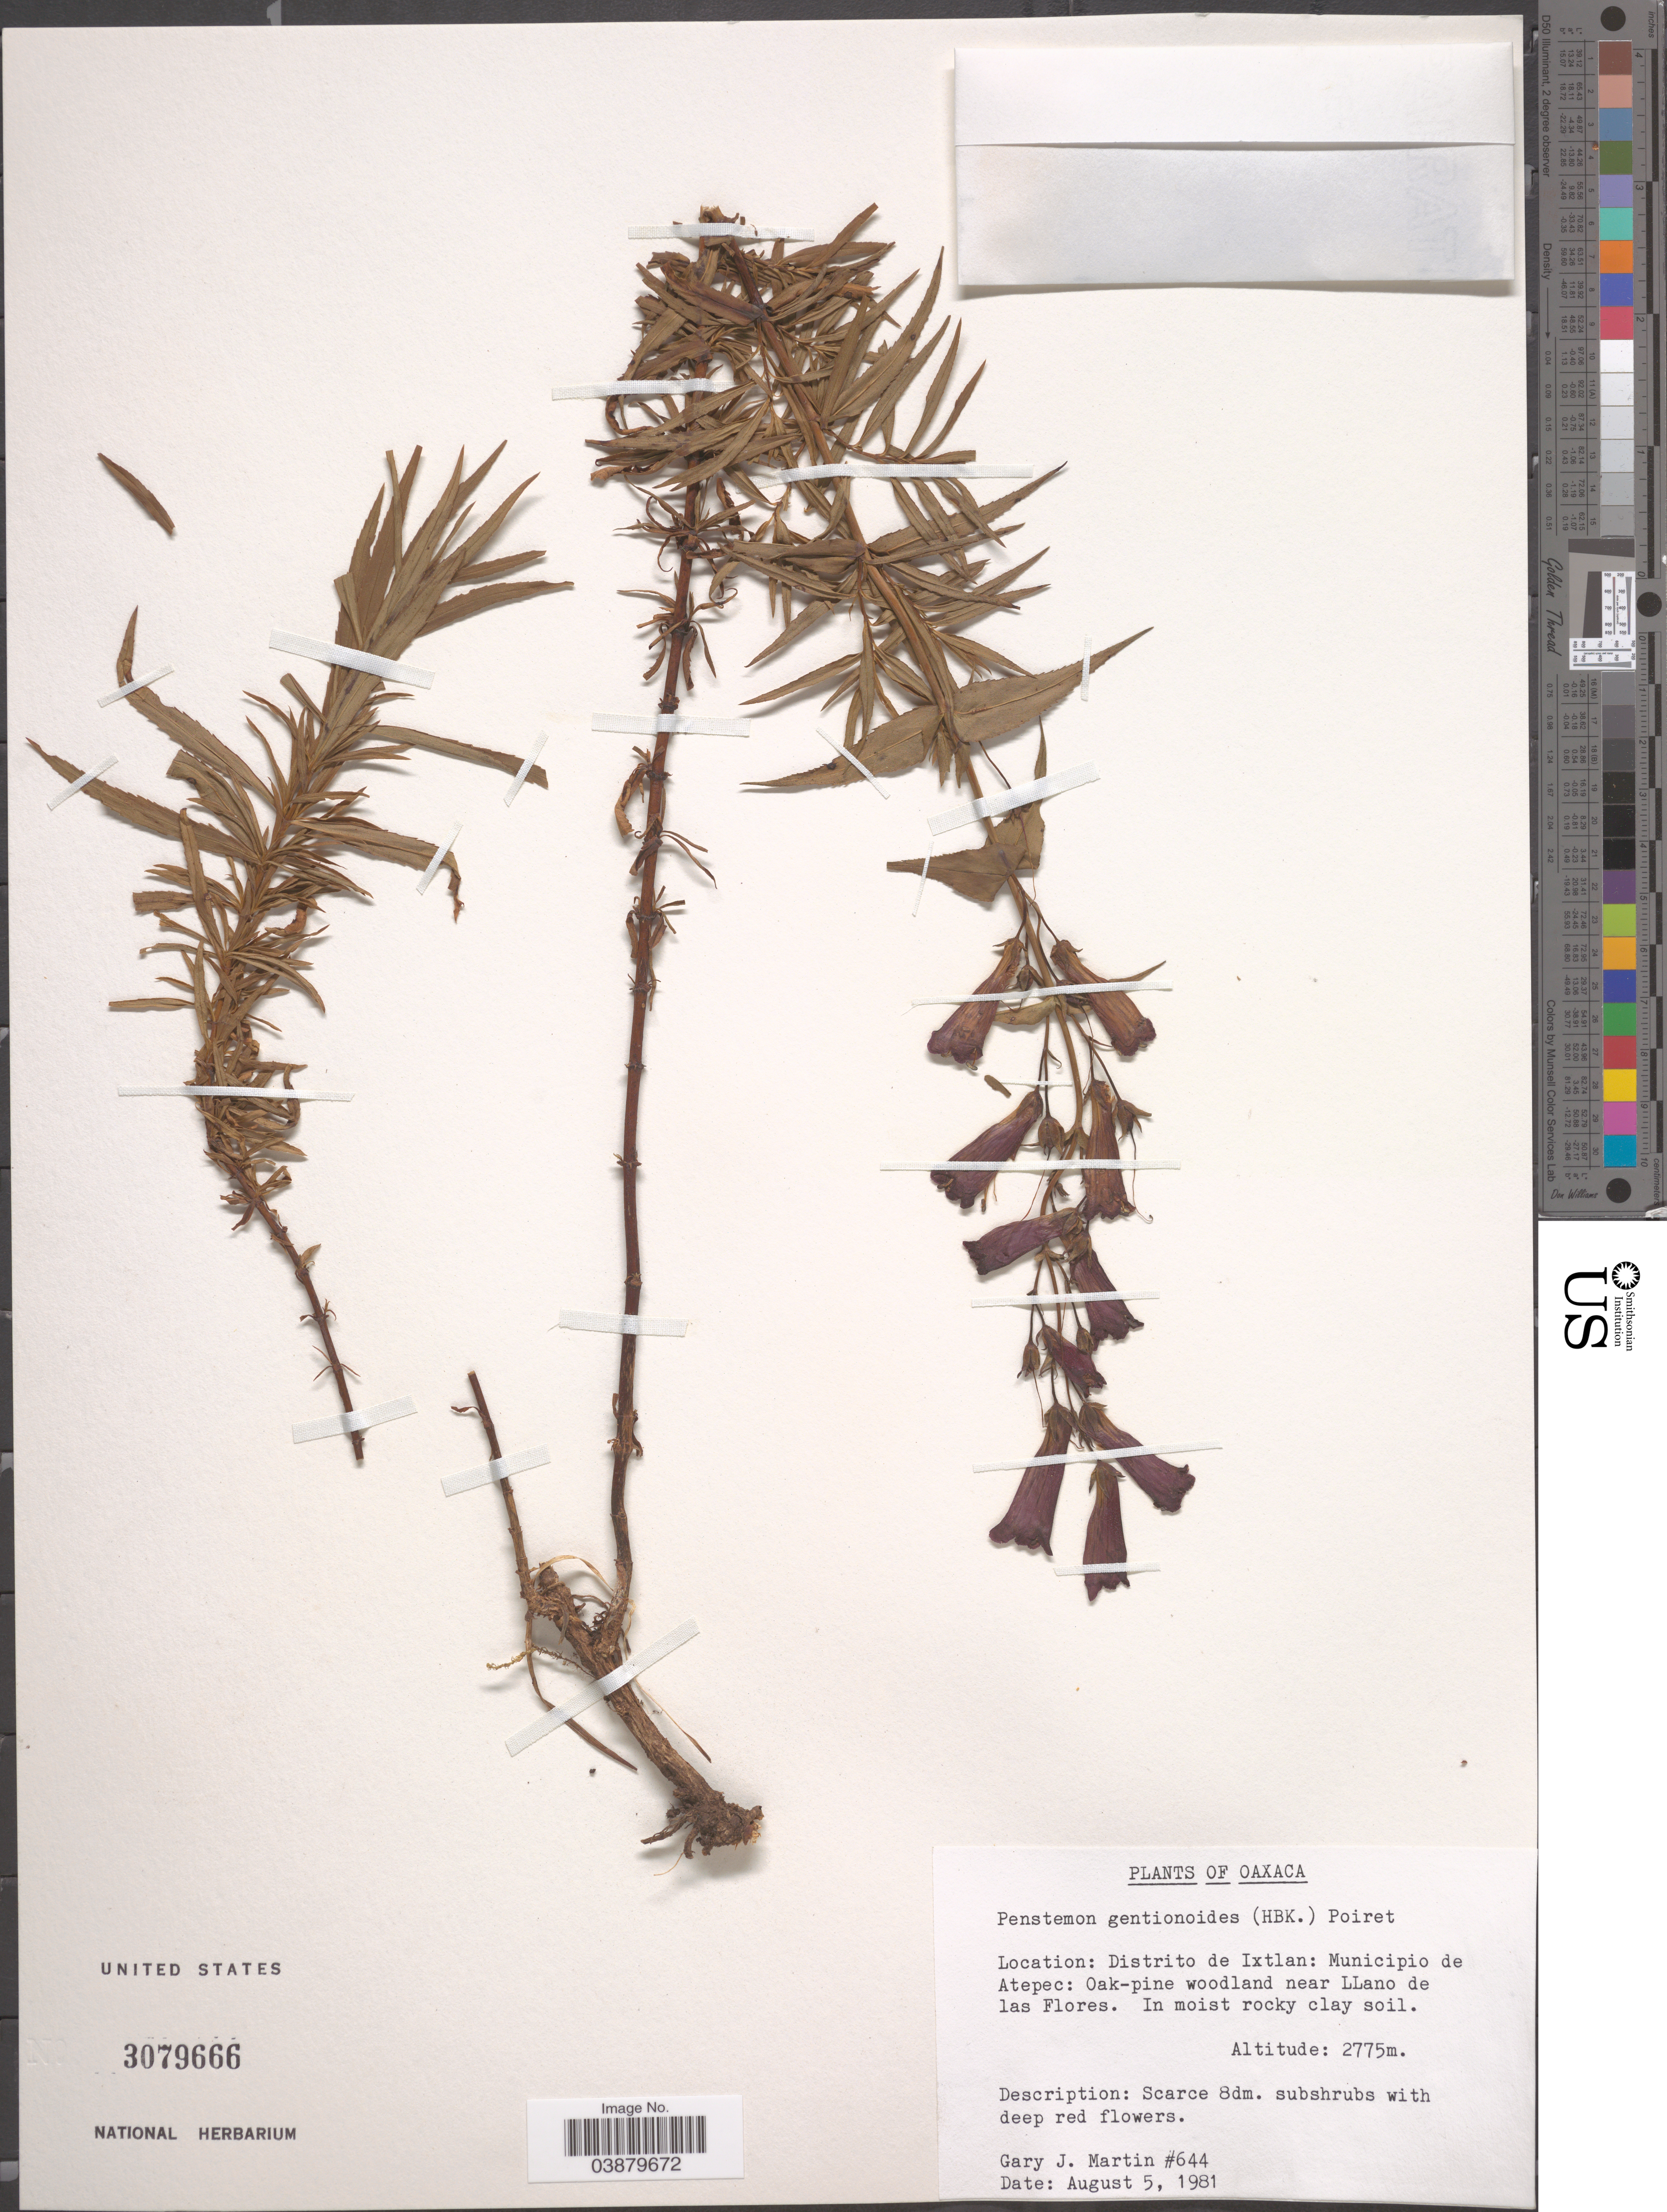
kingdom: Plantae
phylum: Tracheophyta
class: Magnoliopsida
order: Lamiales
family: Plantaginaceae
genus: Penstemon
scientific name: Penstemon gentianoides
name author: (Kunth) Poir.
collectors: G. J. Martin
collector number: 644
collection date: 1981-08-05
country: Mexico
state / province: Oaxaca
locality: Distrito de Ixtlan: Municipio de Atepec: Oak-pine woodland near Llano de las Flores.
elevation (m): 2775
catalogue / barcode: US 3079666